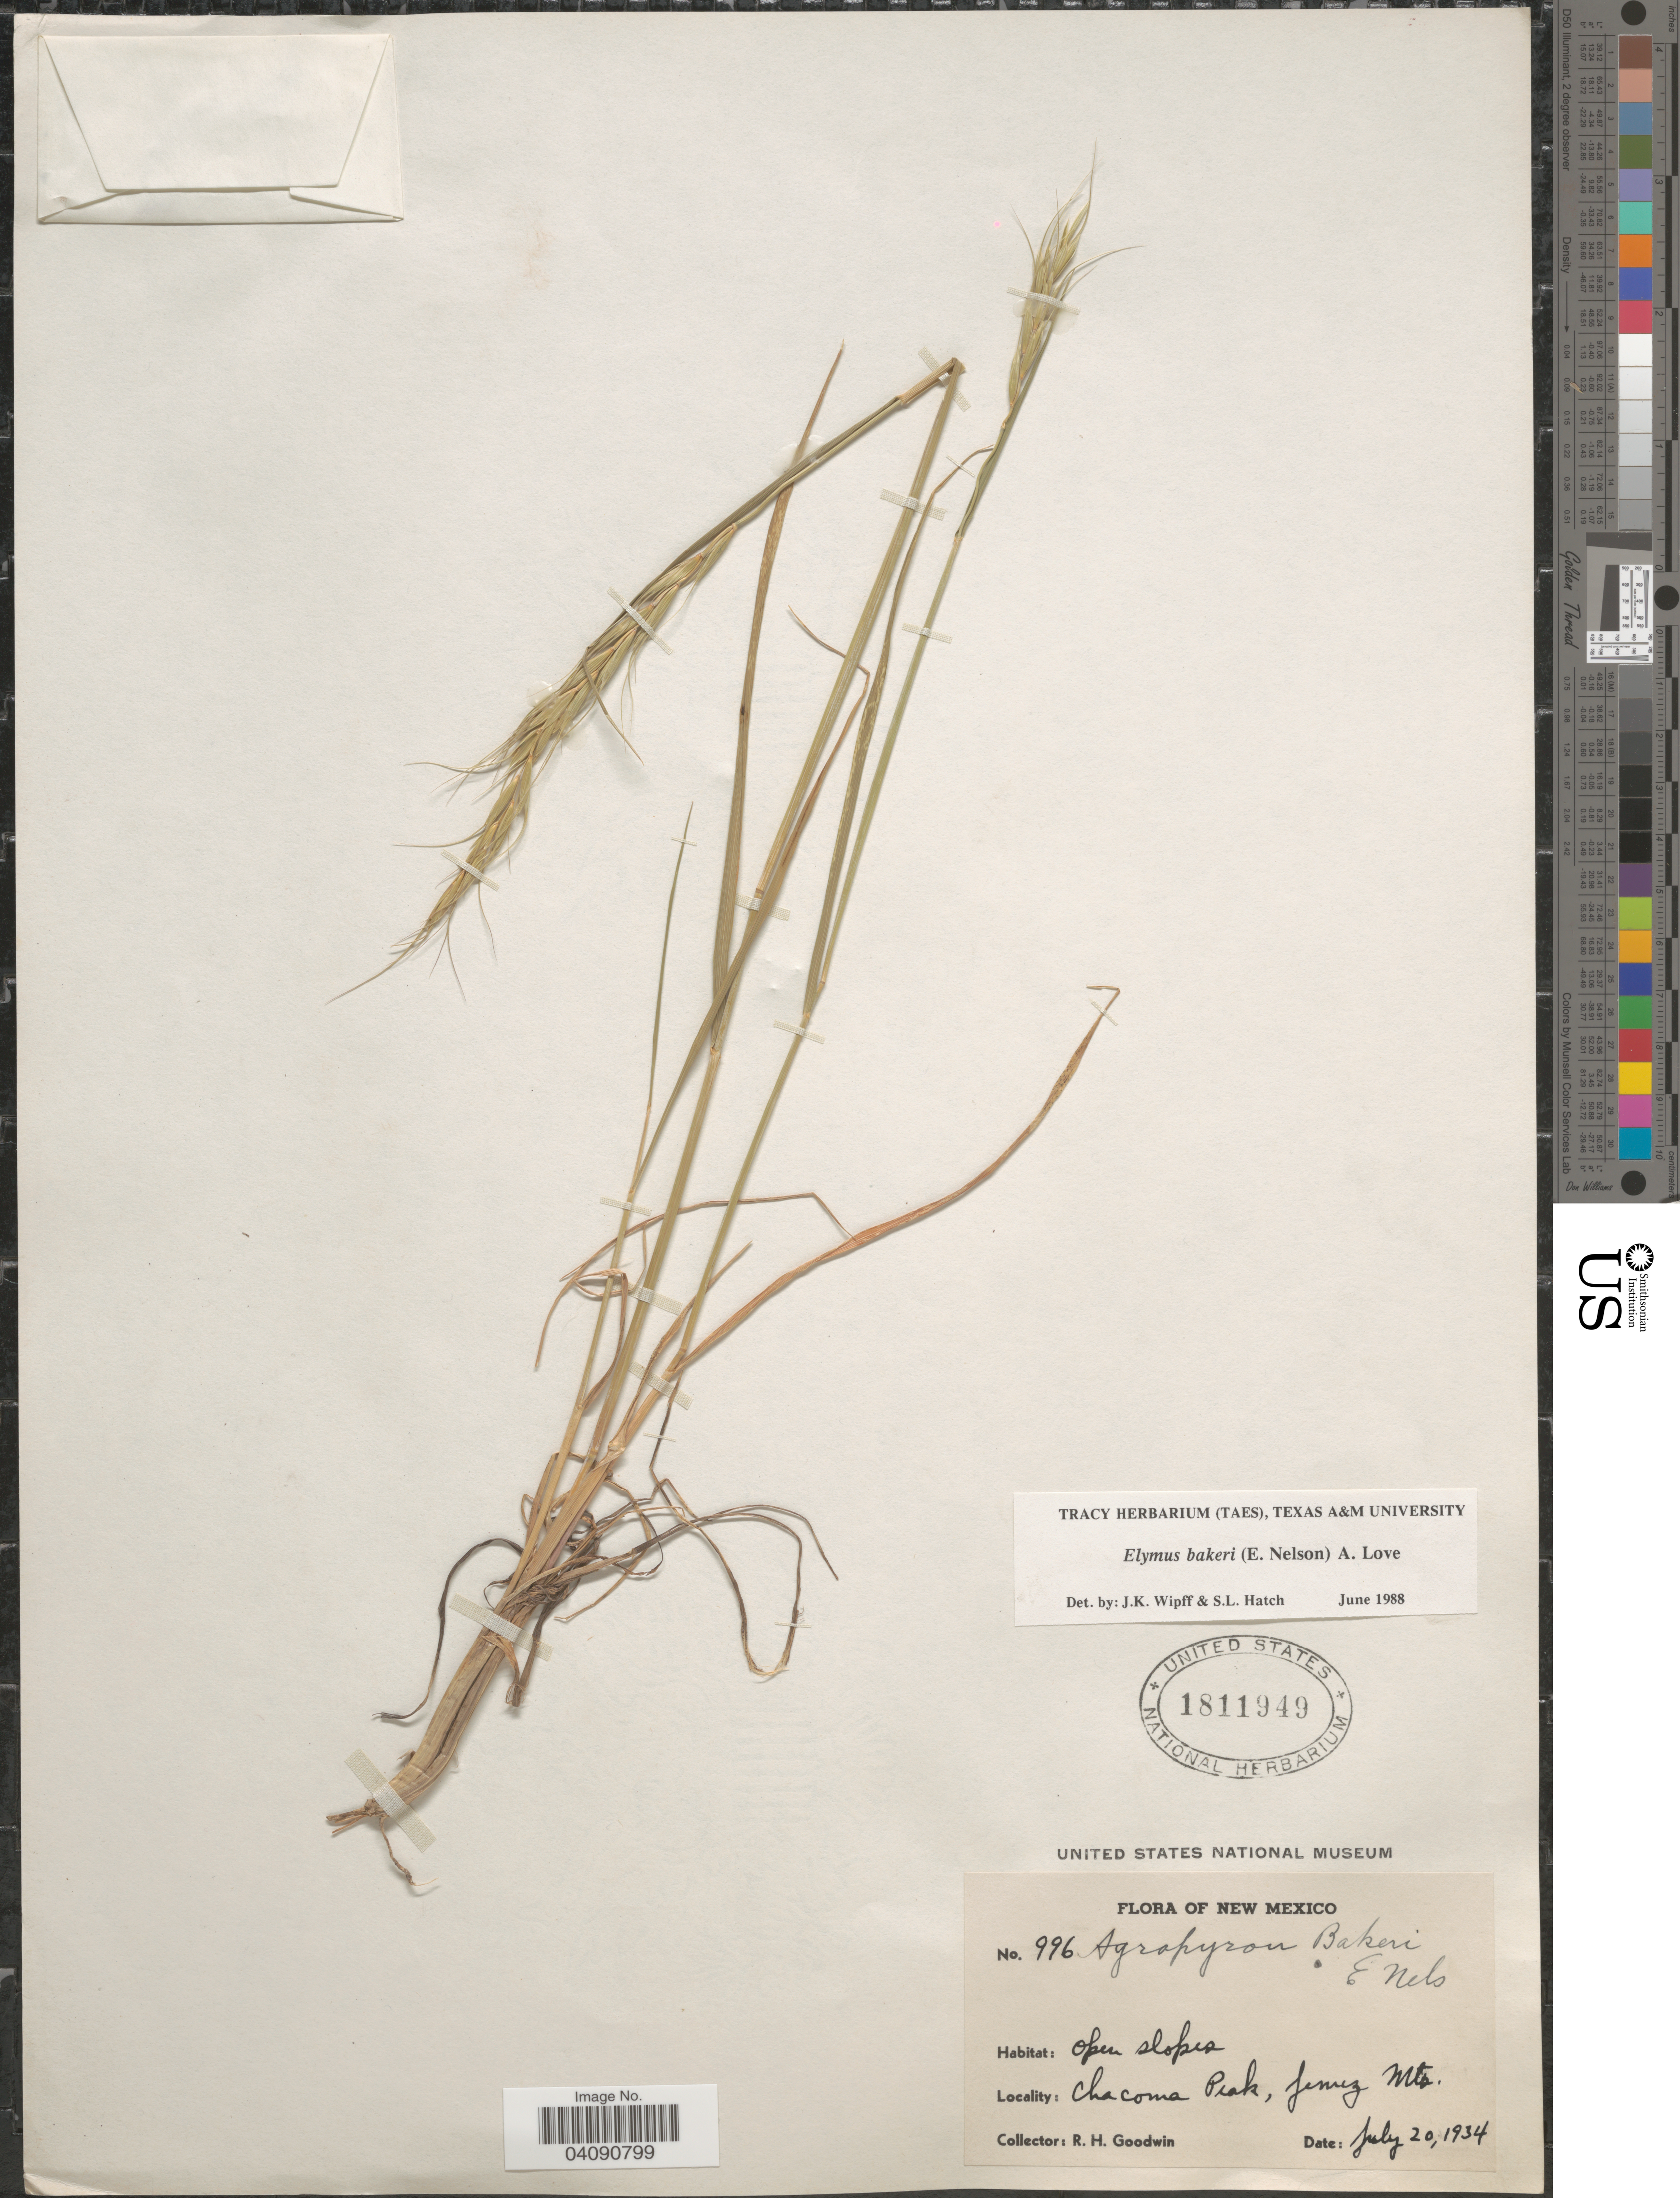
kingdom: Plantae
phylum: Tracheophyta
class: Liliopsida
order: Poales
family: Poaceae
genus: Elymus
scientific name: Elymus bakeri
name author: (E.E. Nelson) Á. Löve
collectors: R. Goodwin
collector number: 996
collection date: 1934-07-20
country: United States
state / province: New Mexico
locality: Open slopes. Chacoma Peak. Jemez Mts.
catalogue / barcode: US 1811949